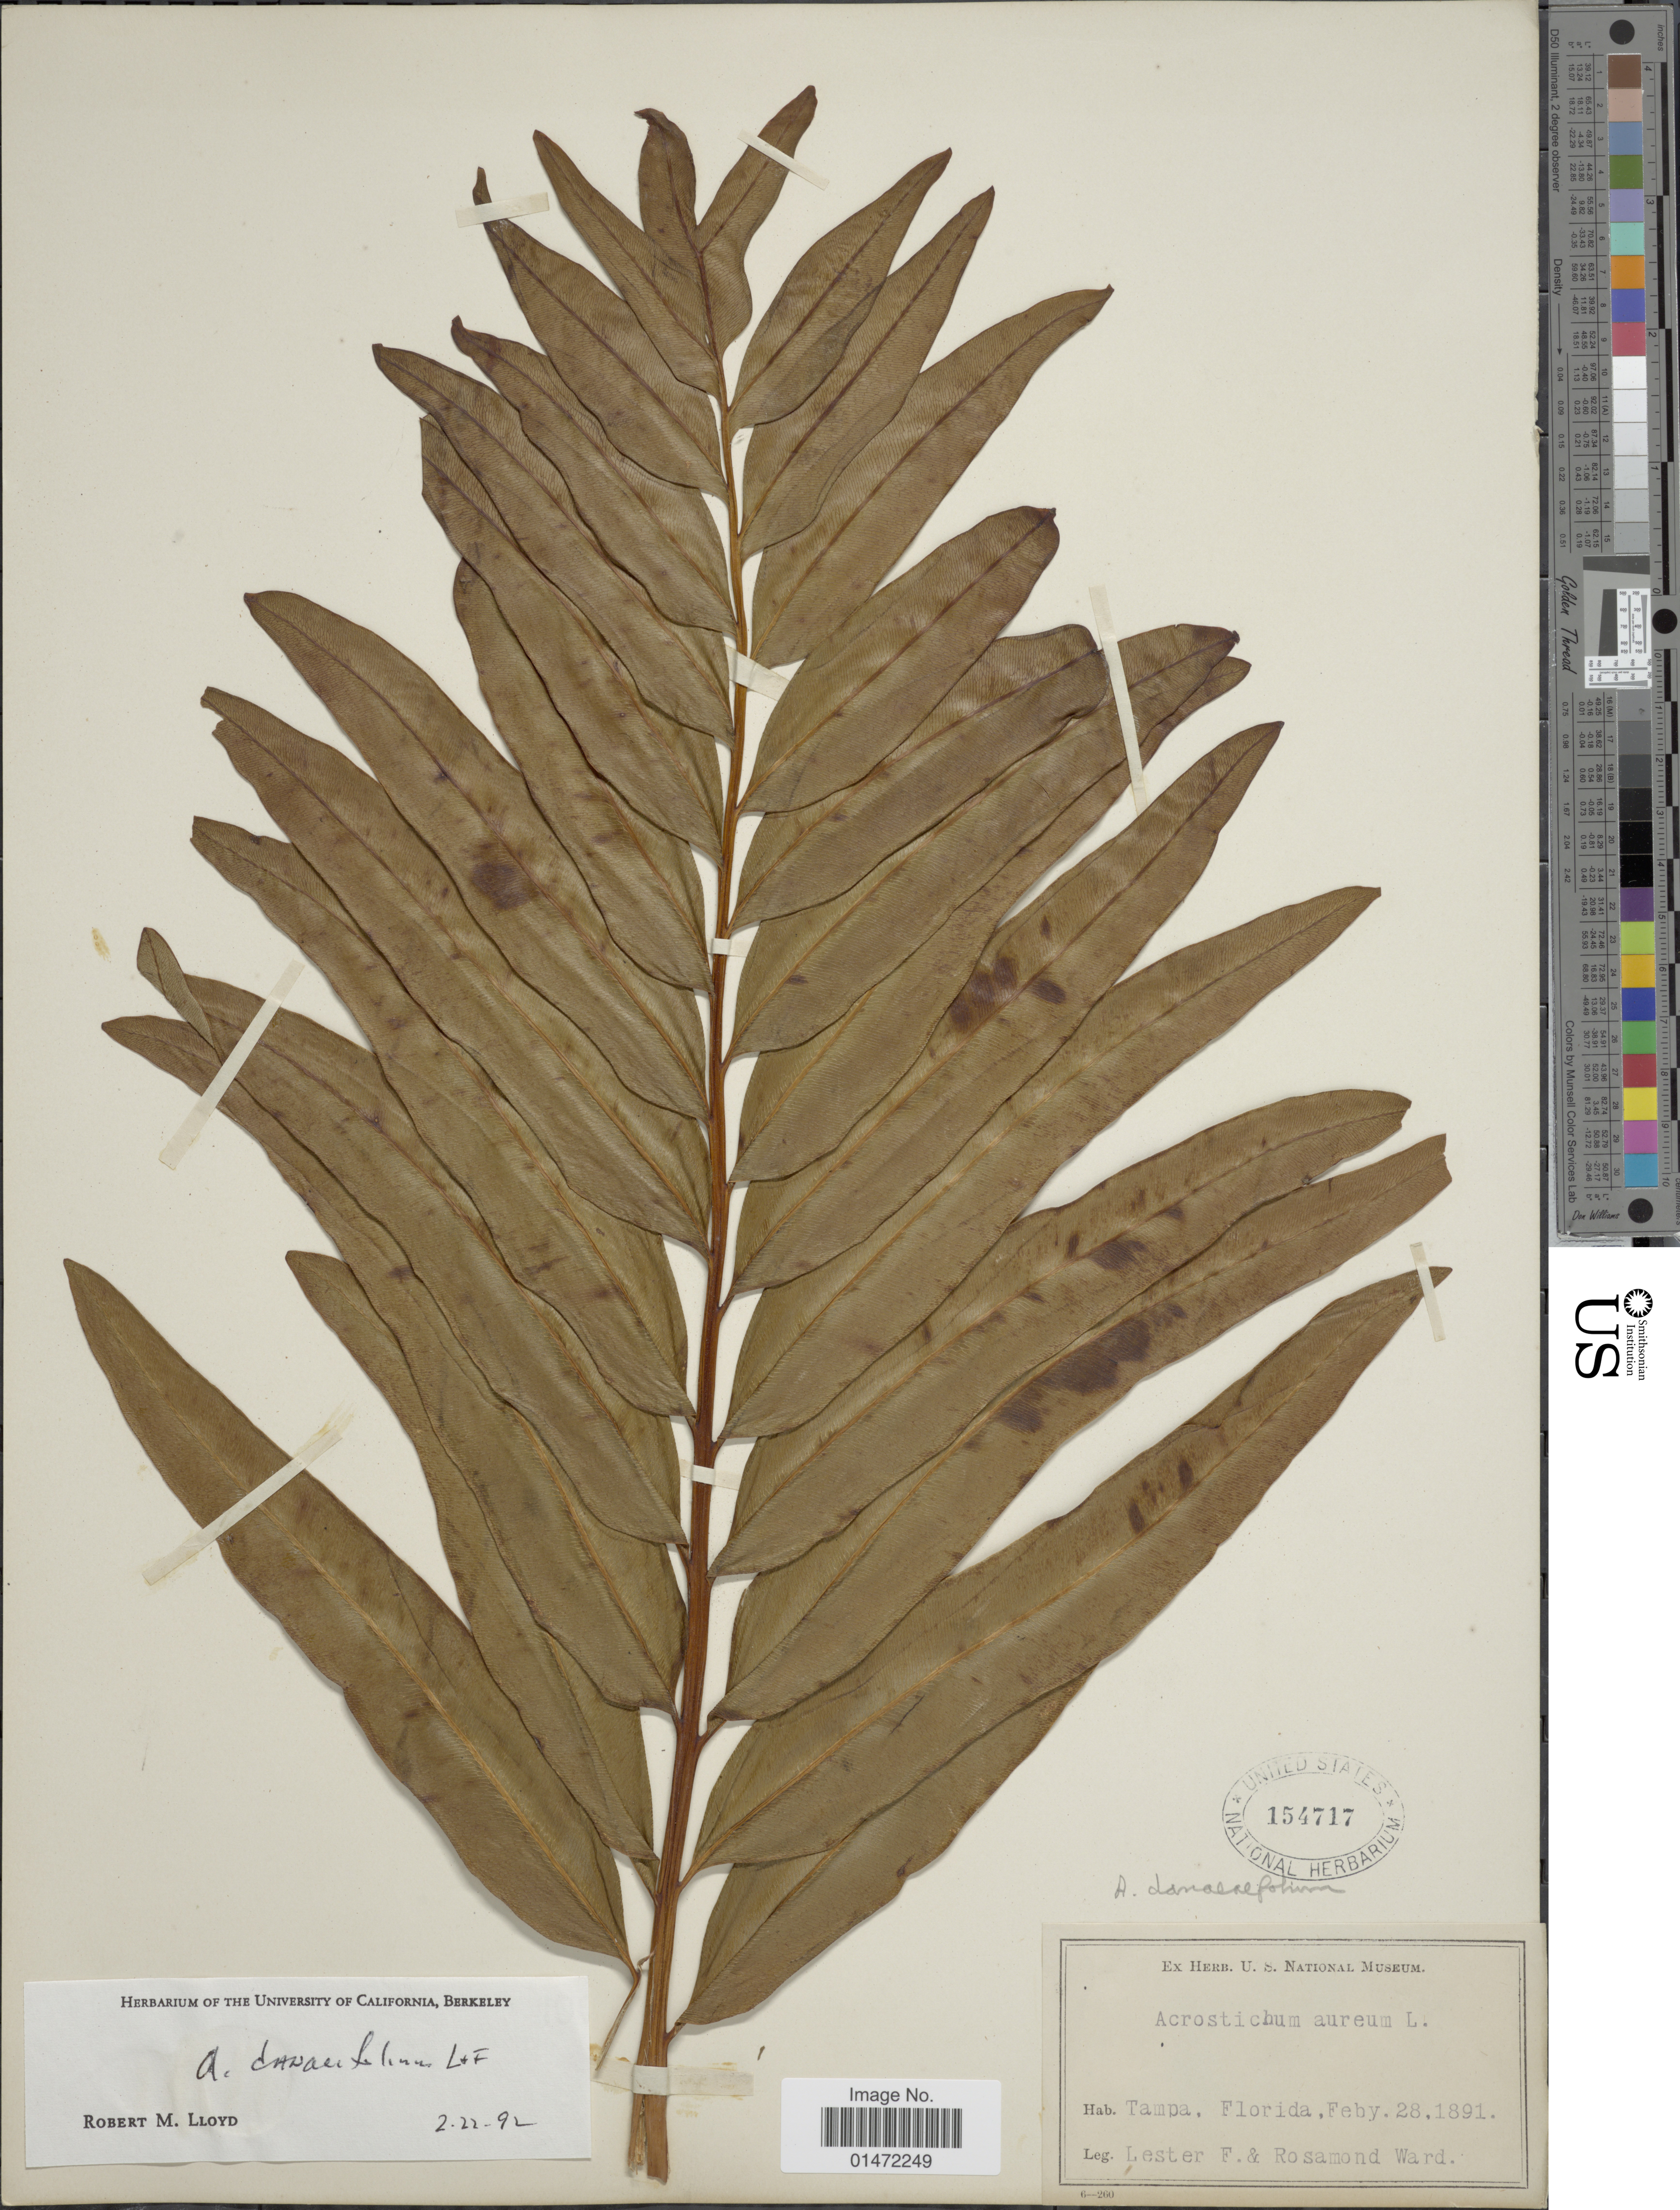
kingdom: Plantae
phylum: Tracheophyta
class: Polypodiopsida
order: Polypodiales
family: Pteridaceae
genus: Acrostichum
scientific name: Acrostichum danaeifolium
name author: Langsd. & Fisch.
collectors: L. F. Ward & R. Ward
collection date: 1891-02-28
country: United States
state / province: Florida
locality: Tampa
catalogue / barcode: US 154717